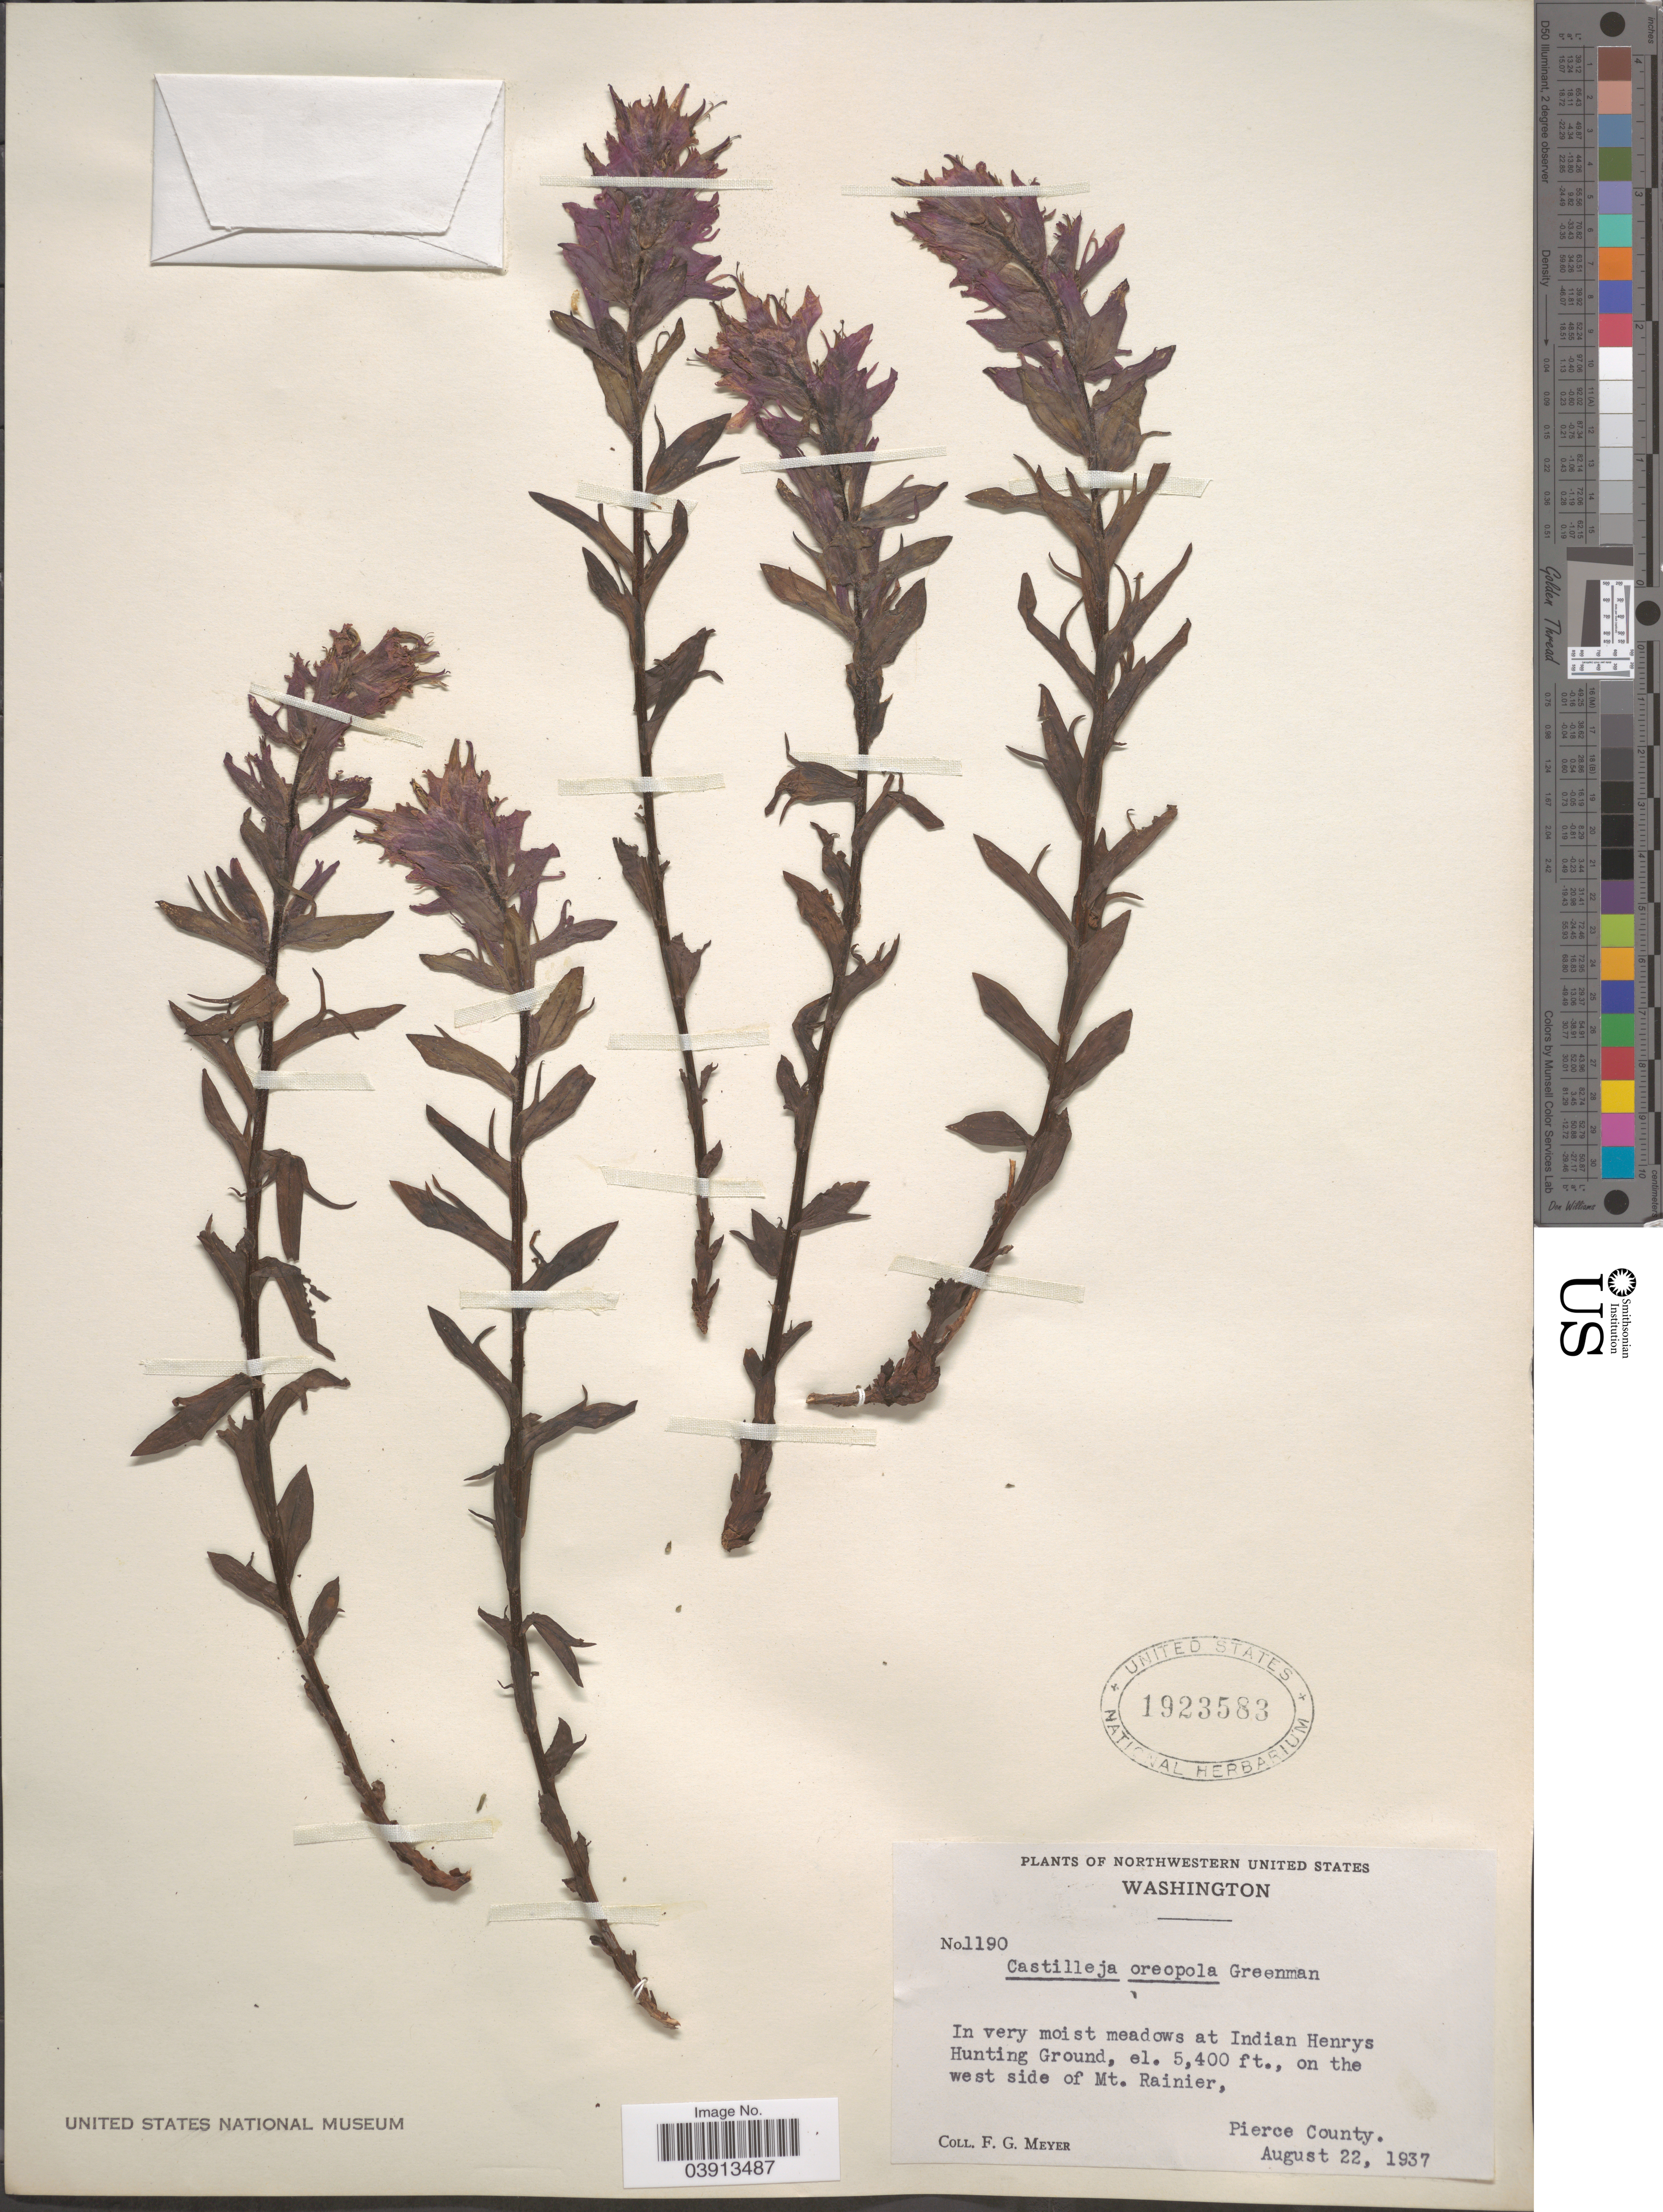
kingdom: Plantae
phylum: Tracheophyta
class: Magnoliopsida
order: Lamiales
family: Orobanchaceae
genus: Castilleja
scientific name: Castilleja parviflora var. oreopola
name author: (Greenm.) Ownbey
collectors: F. G. Meyer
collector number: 1190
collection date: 1937-08-22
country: United States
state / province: Washington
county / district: Pierce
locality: Northwestern United States. Indian Henrys Hunting Ground, on the west side of Mt. Rainier, Pierce County.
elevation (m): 1646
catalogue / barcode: US 1923583